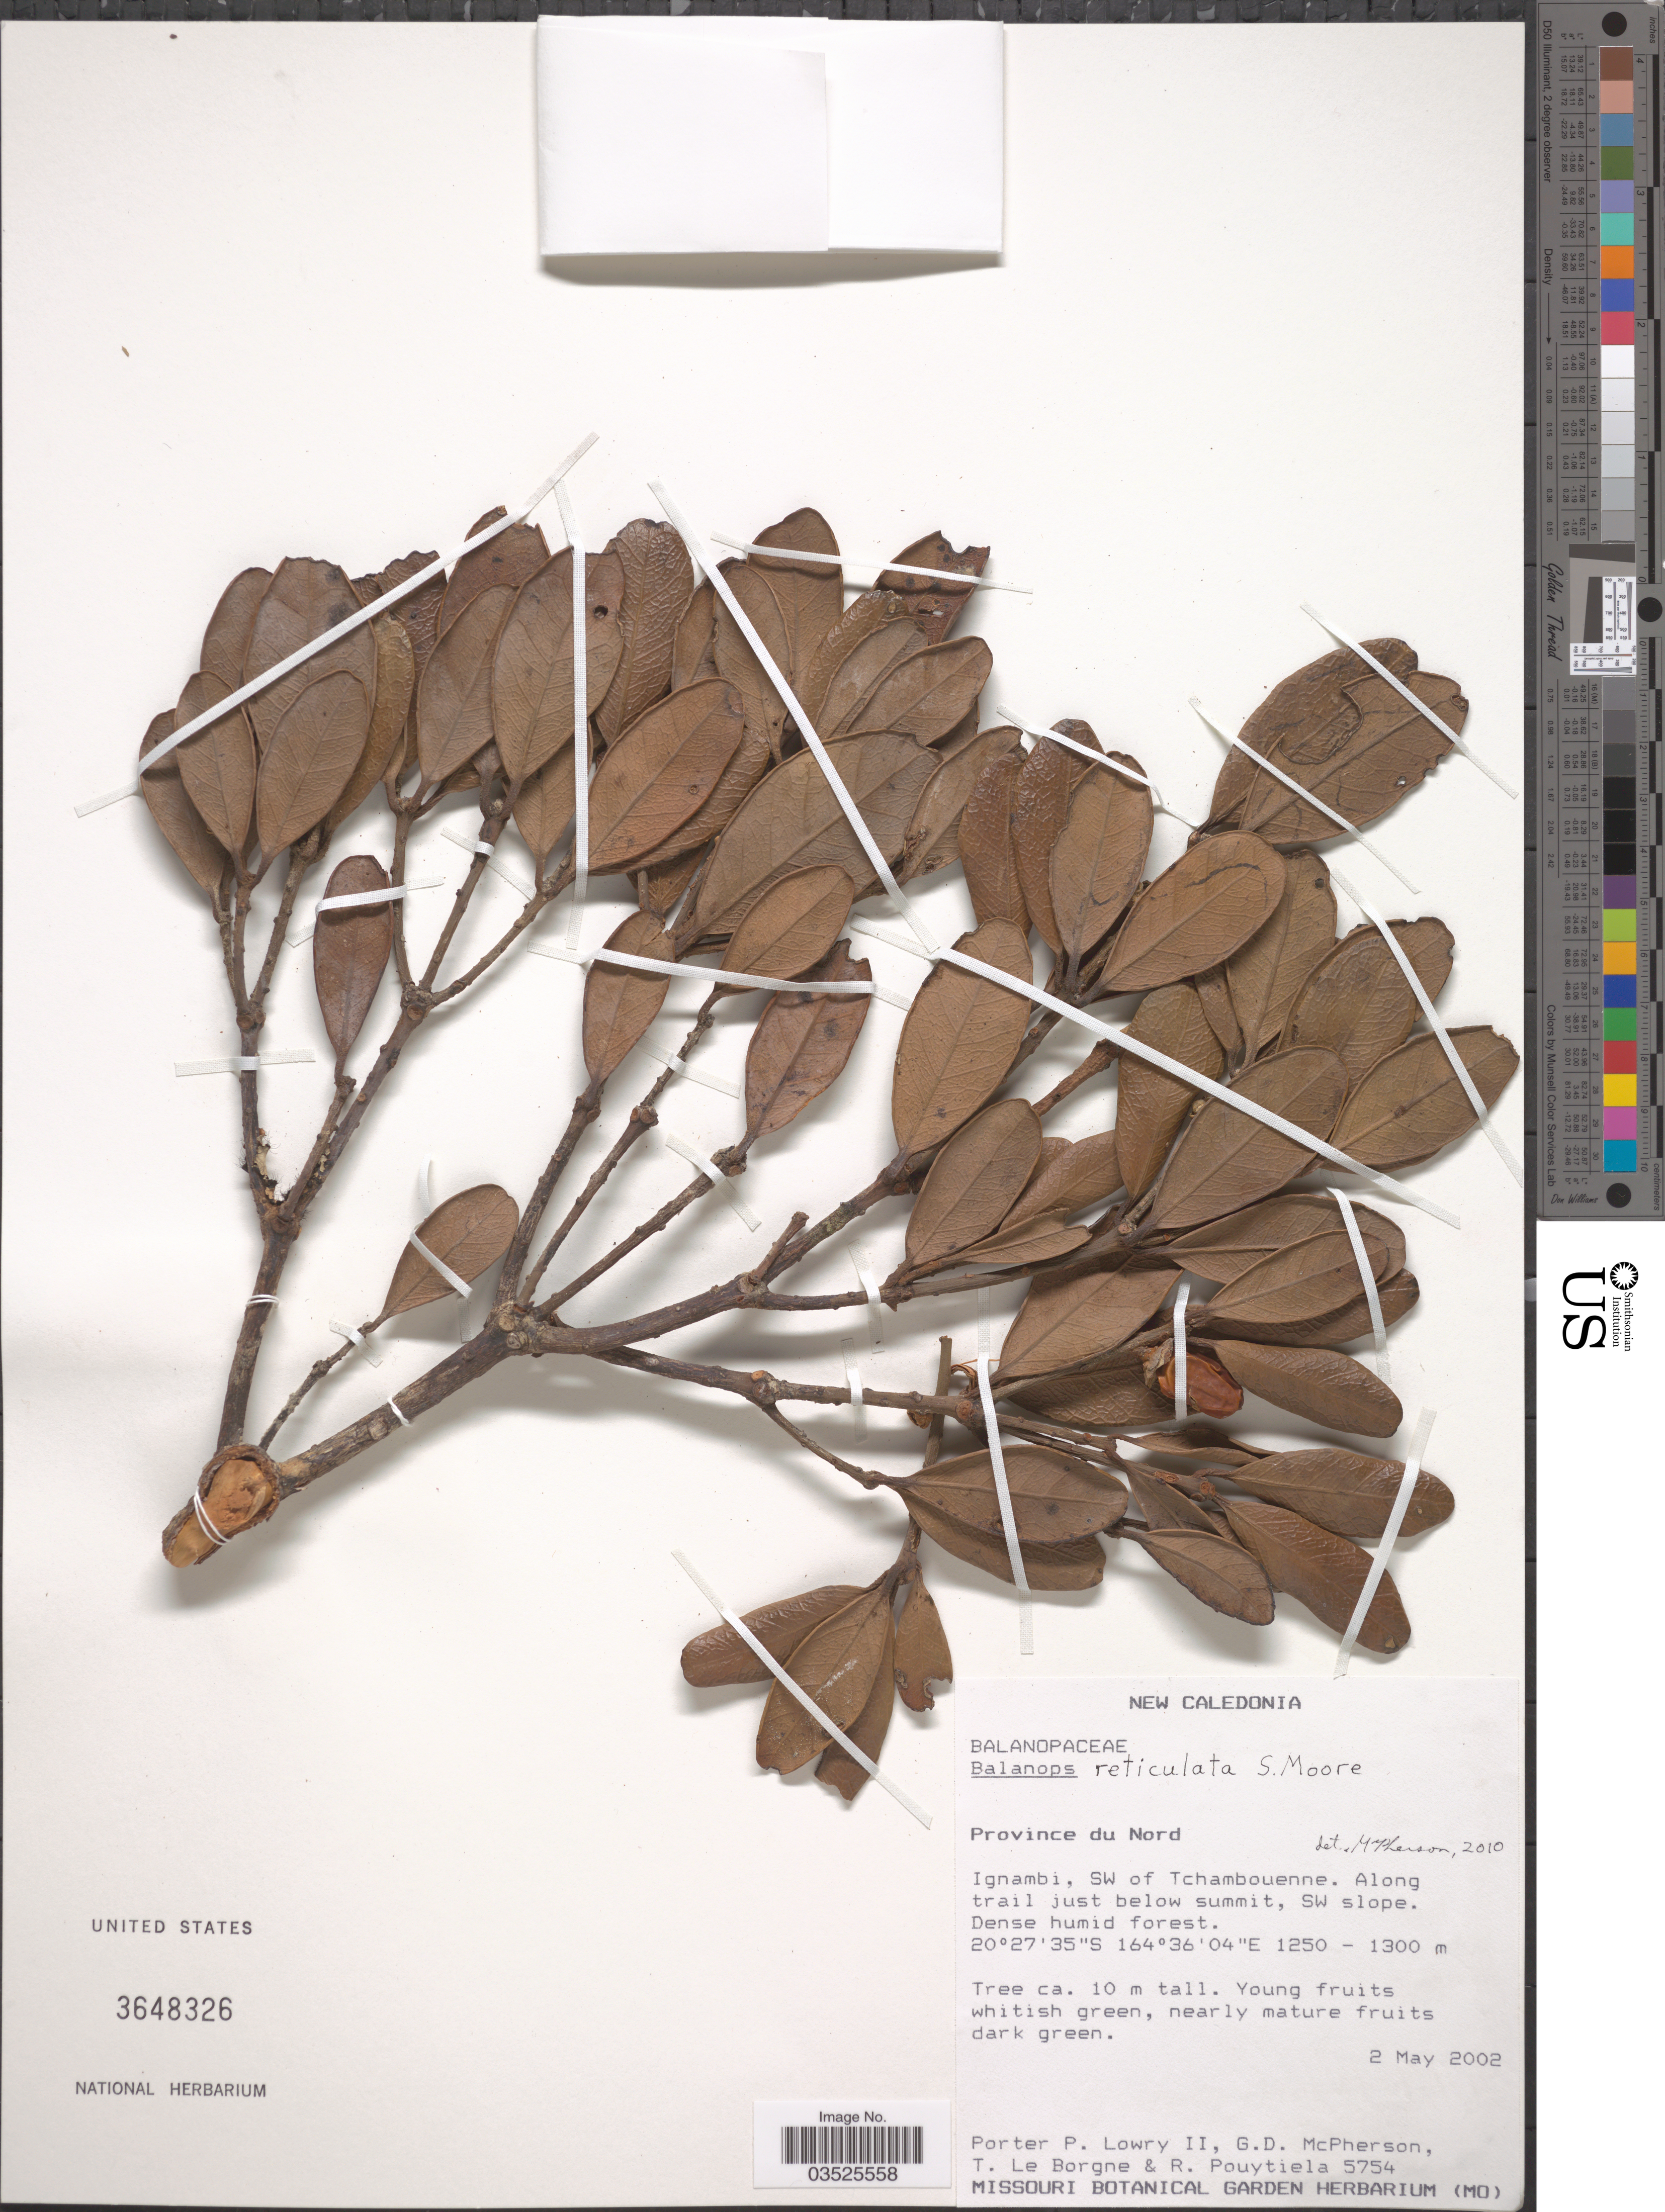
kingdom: Plantae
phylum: Tracheophyta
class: Magnoliopsida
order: Malpighiales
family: Balanopaceae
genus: Balanops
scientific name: Balanops reticulata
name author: S. Moore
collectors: P. P. Lowry, G. McPherson, T. Le Borgne & R. Pouytiela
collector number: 5754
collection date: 2002-05-02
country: New Caledonia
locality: Province du Nord. Ignambi, SW of Tchambouenne. Along trail just below summit, SW slope.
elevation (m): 1250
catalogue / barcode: US 3648326